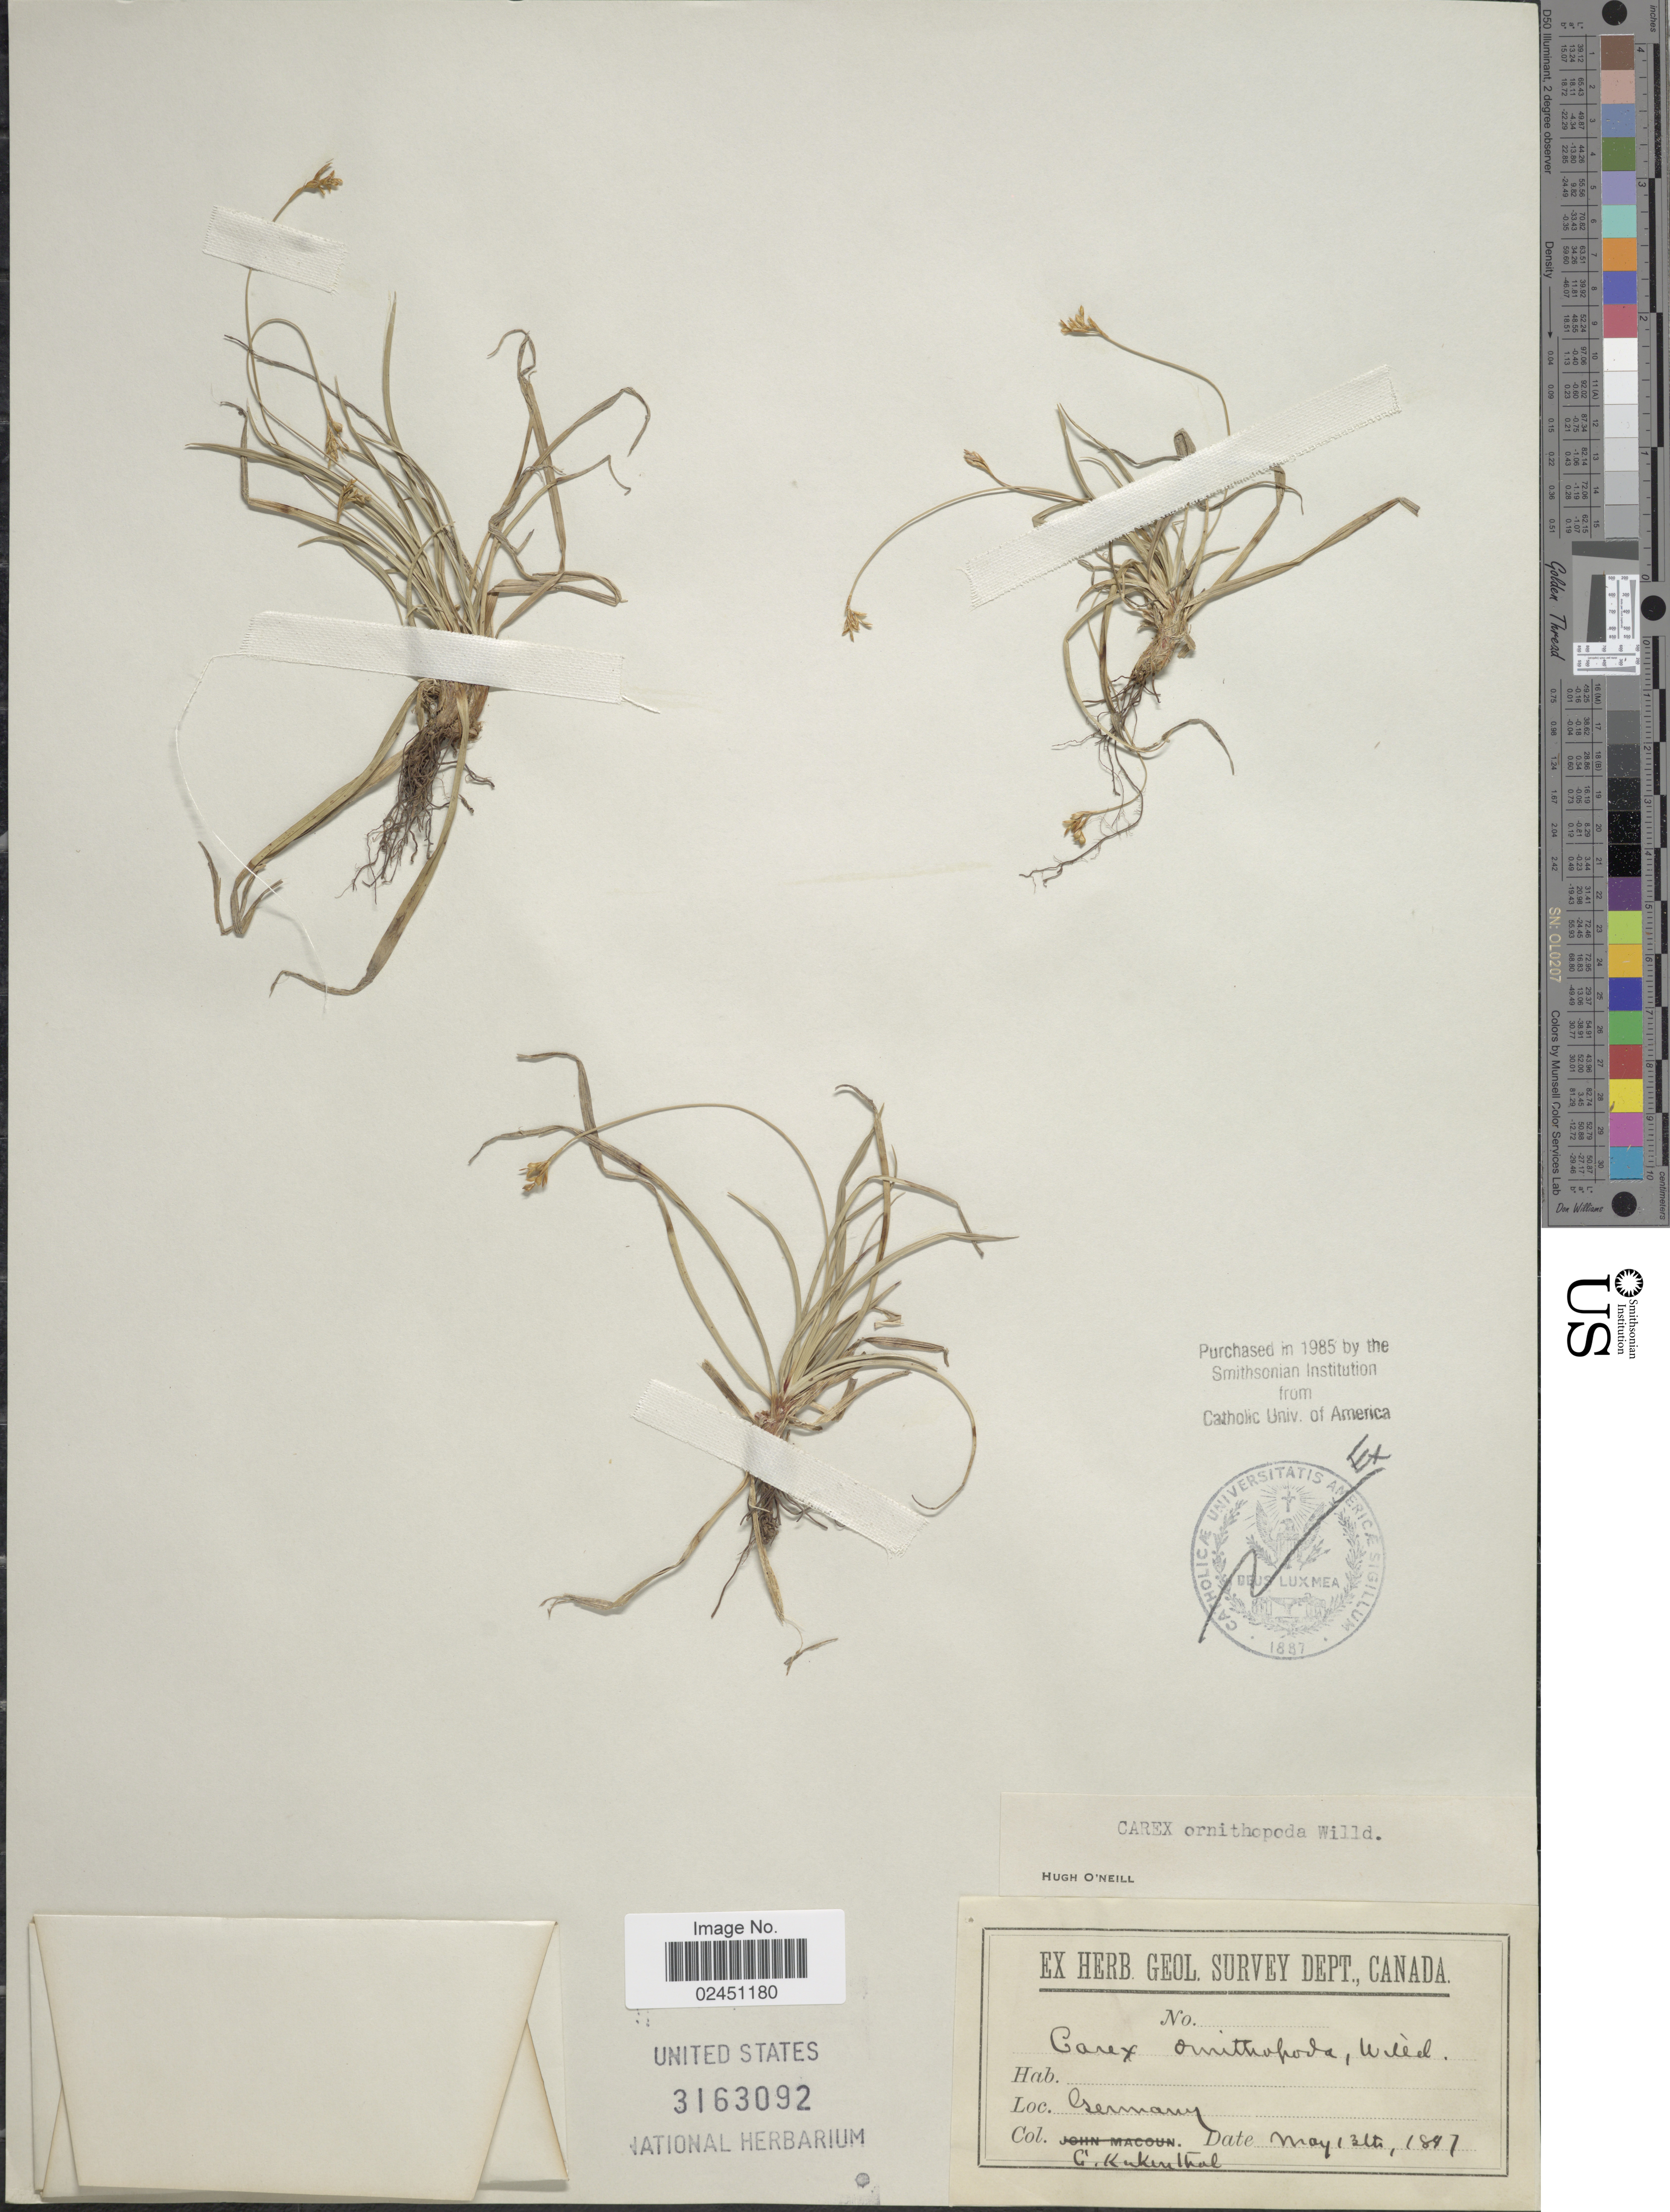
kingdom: Plantae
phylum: Tracheophyta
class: Liliopsida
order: Poales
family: Cyperaceae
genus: Carex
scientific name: Carex ornithopoda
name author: Willd.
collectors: G. Kükenthal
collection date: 1847-05-13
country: Germany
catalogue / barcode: US 3163092